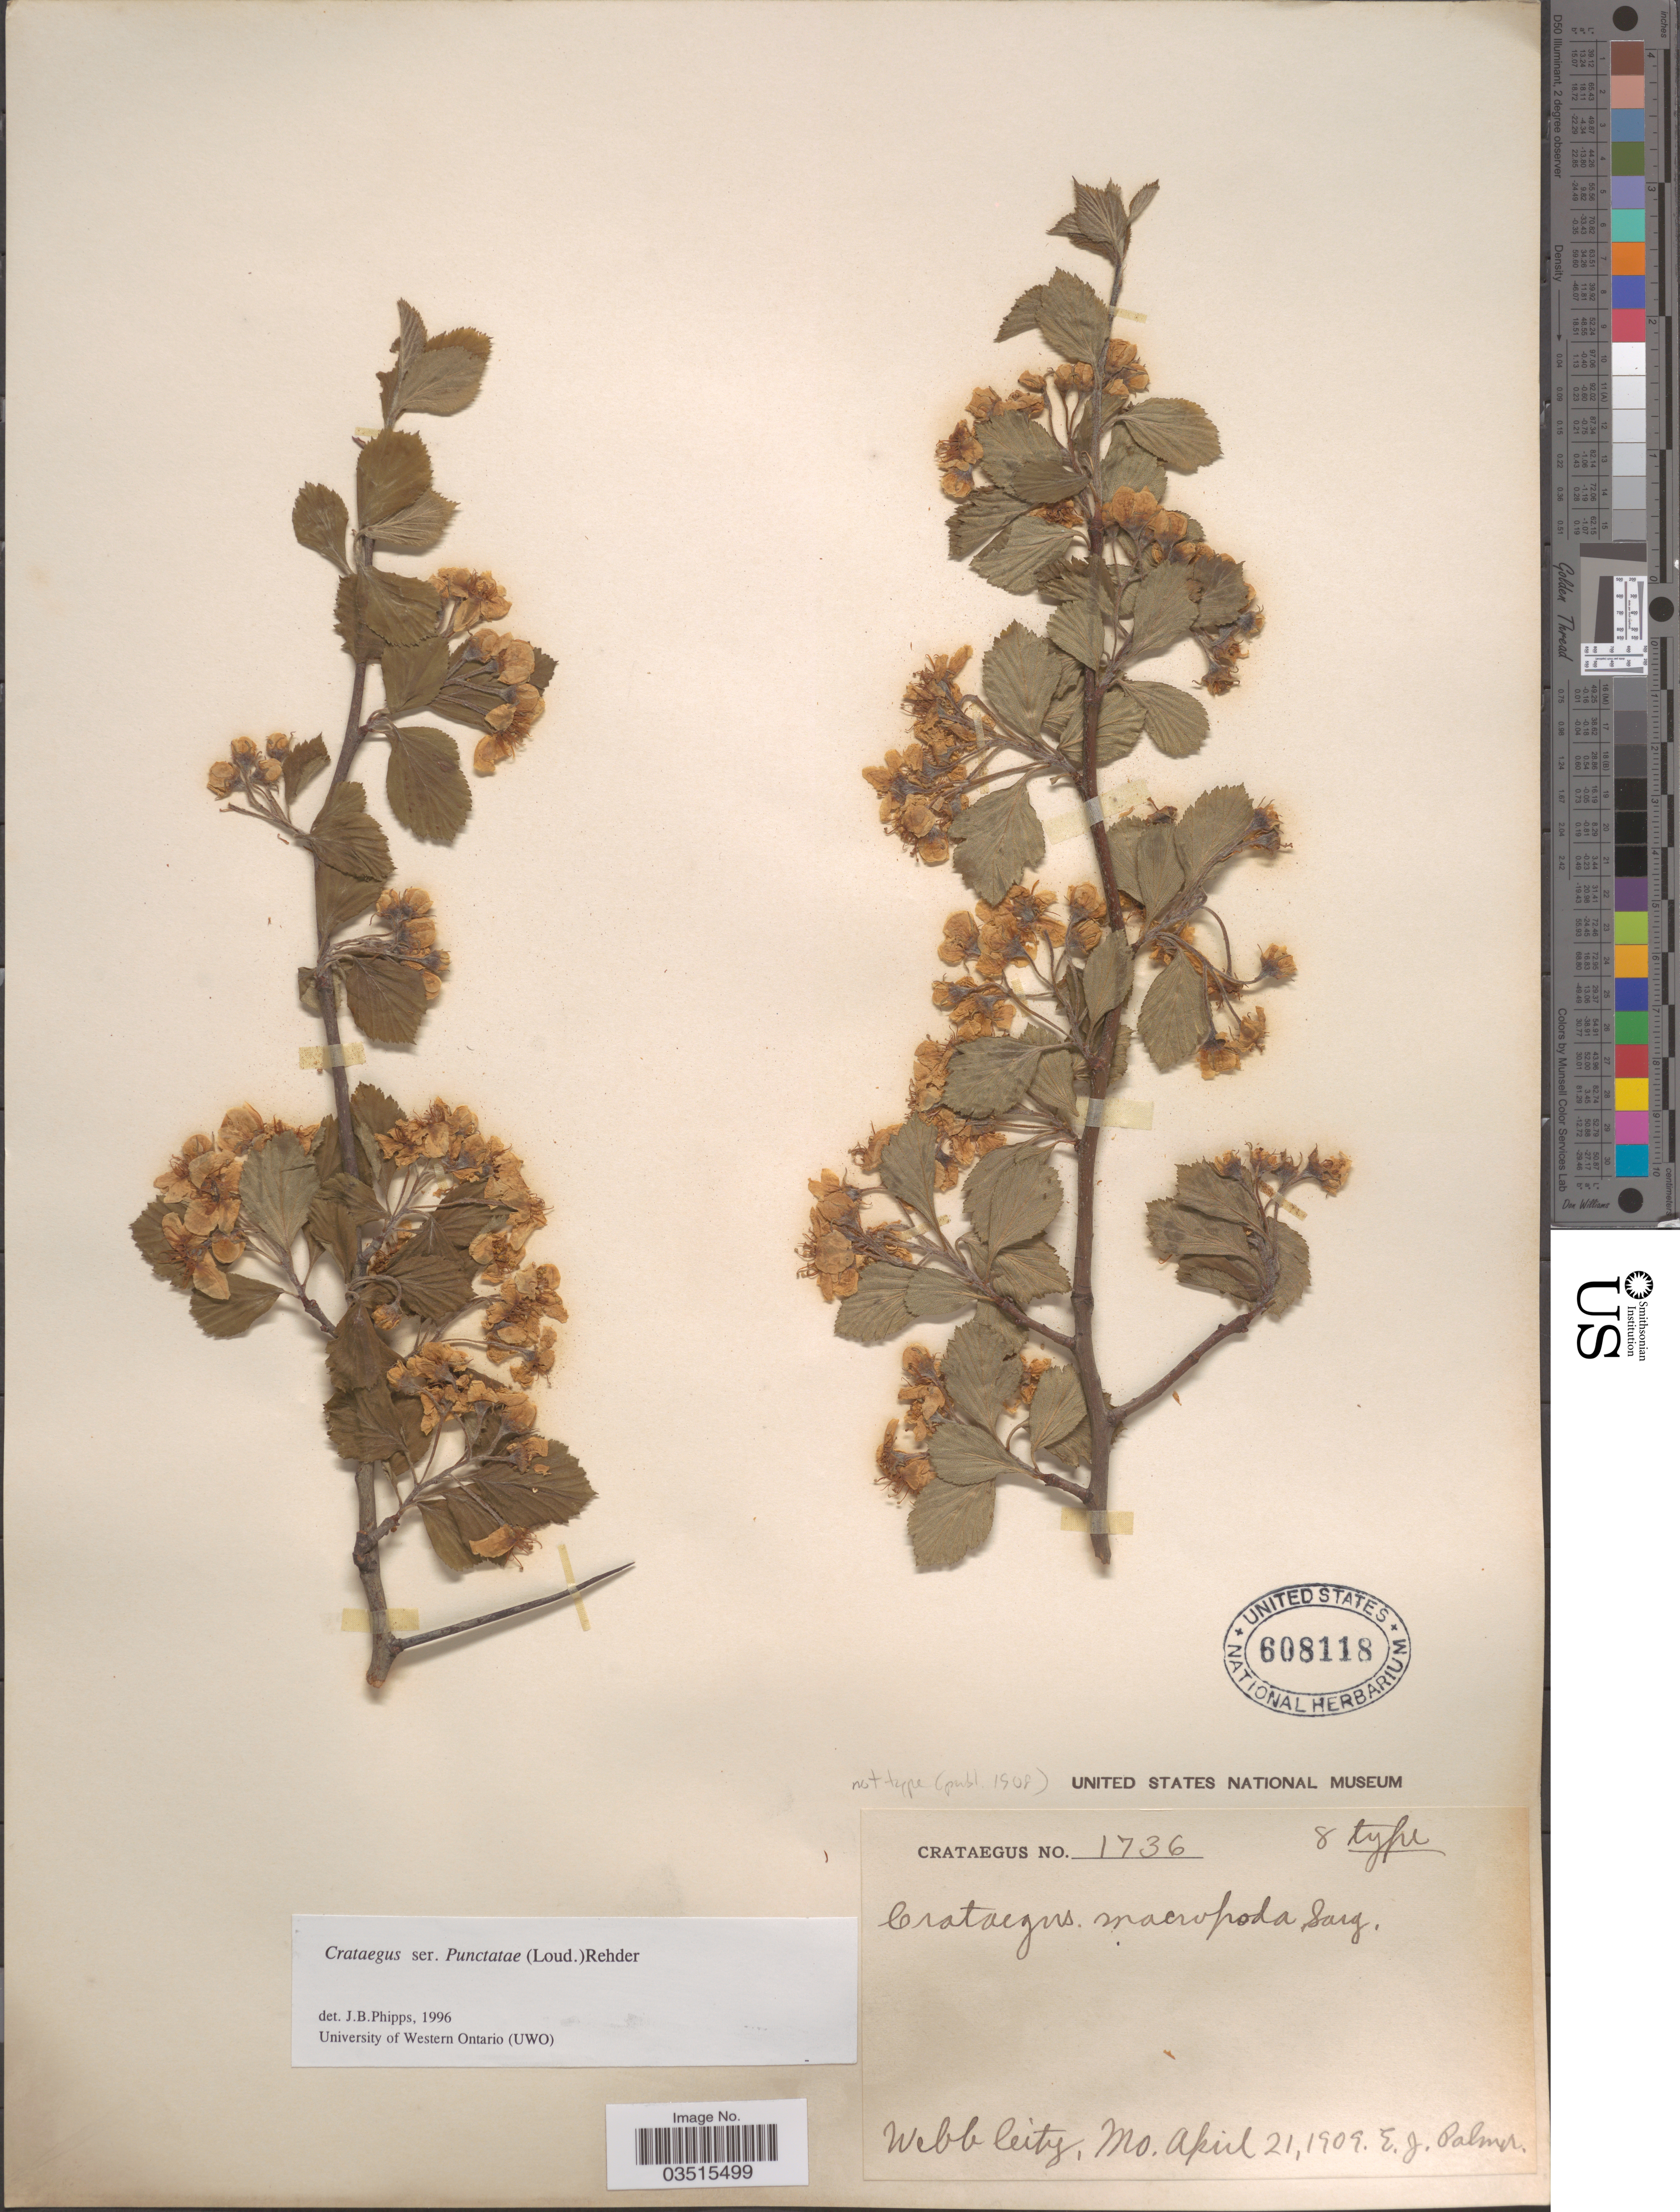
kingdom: Plantae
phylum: Tracheophyta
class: Magnoliopsida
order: Rosales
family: Rosaceae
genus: Crataegus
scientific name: Crataegus macropoda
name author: Sarg.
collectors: E. J. Palmer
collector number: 1736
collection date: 1909-04-21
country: United States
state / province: Missouri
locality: Webb City.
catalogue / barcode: US 608118